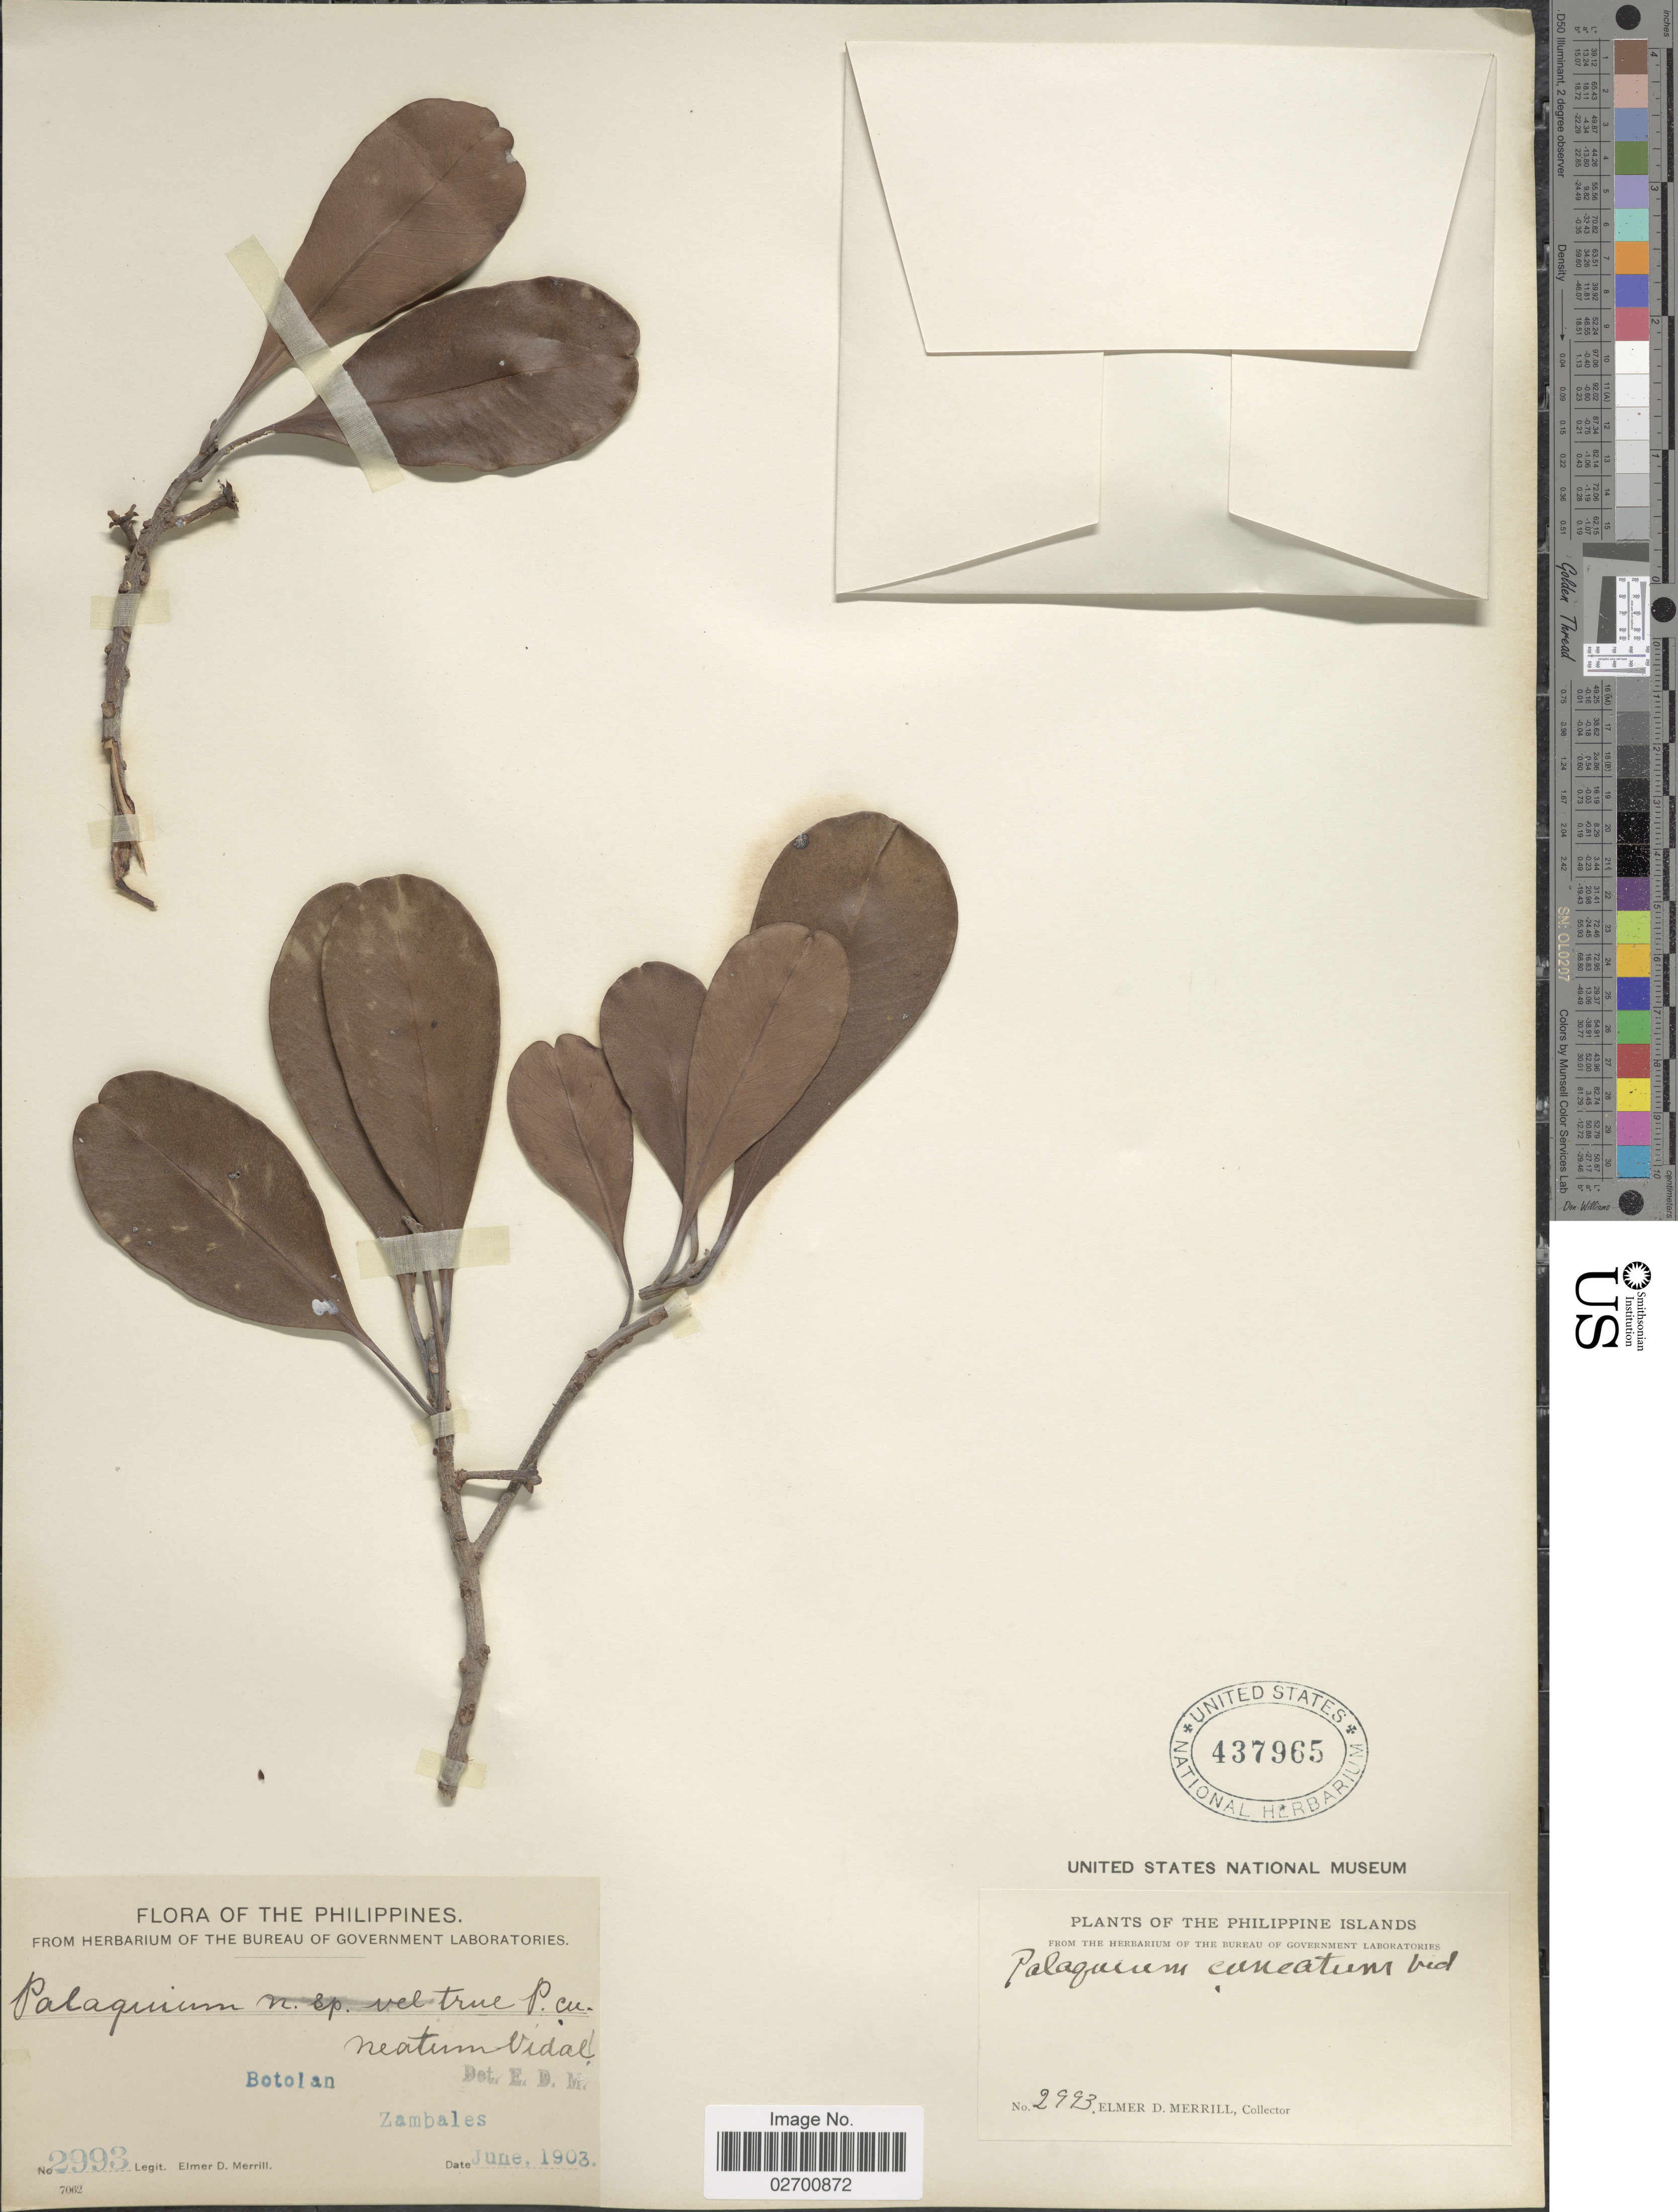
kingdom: Plantae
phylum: Tracheophyta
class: Magnoliopsida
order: Ericales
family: Sapotaceae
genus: Palaquium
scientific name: Palaquium cuneatum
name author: (Blume) Vidal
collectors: E. D. Merrill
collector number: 2993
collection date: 1903-06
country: Philippines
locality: Botolan, Zambales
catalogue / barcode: US 437965